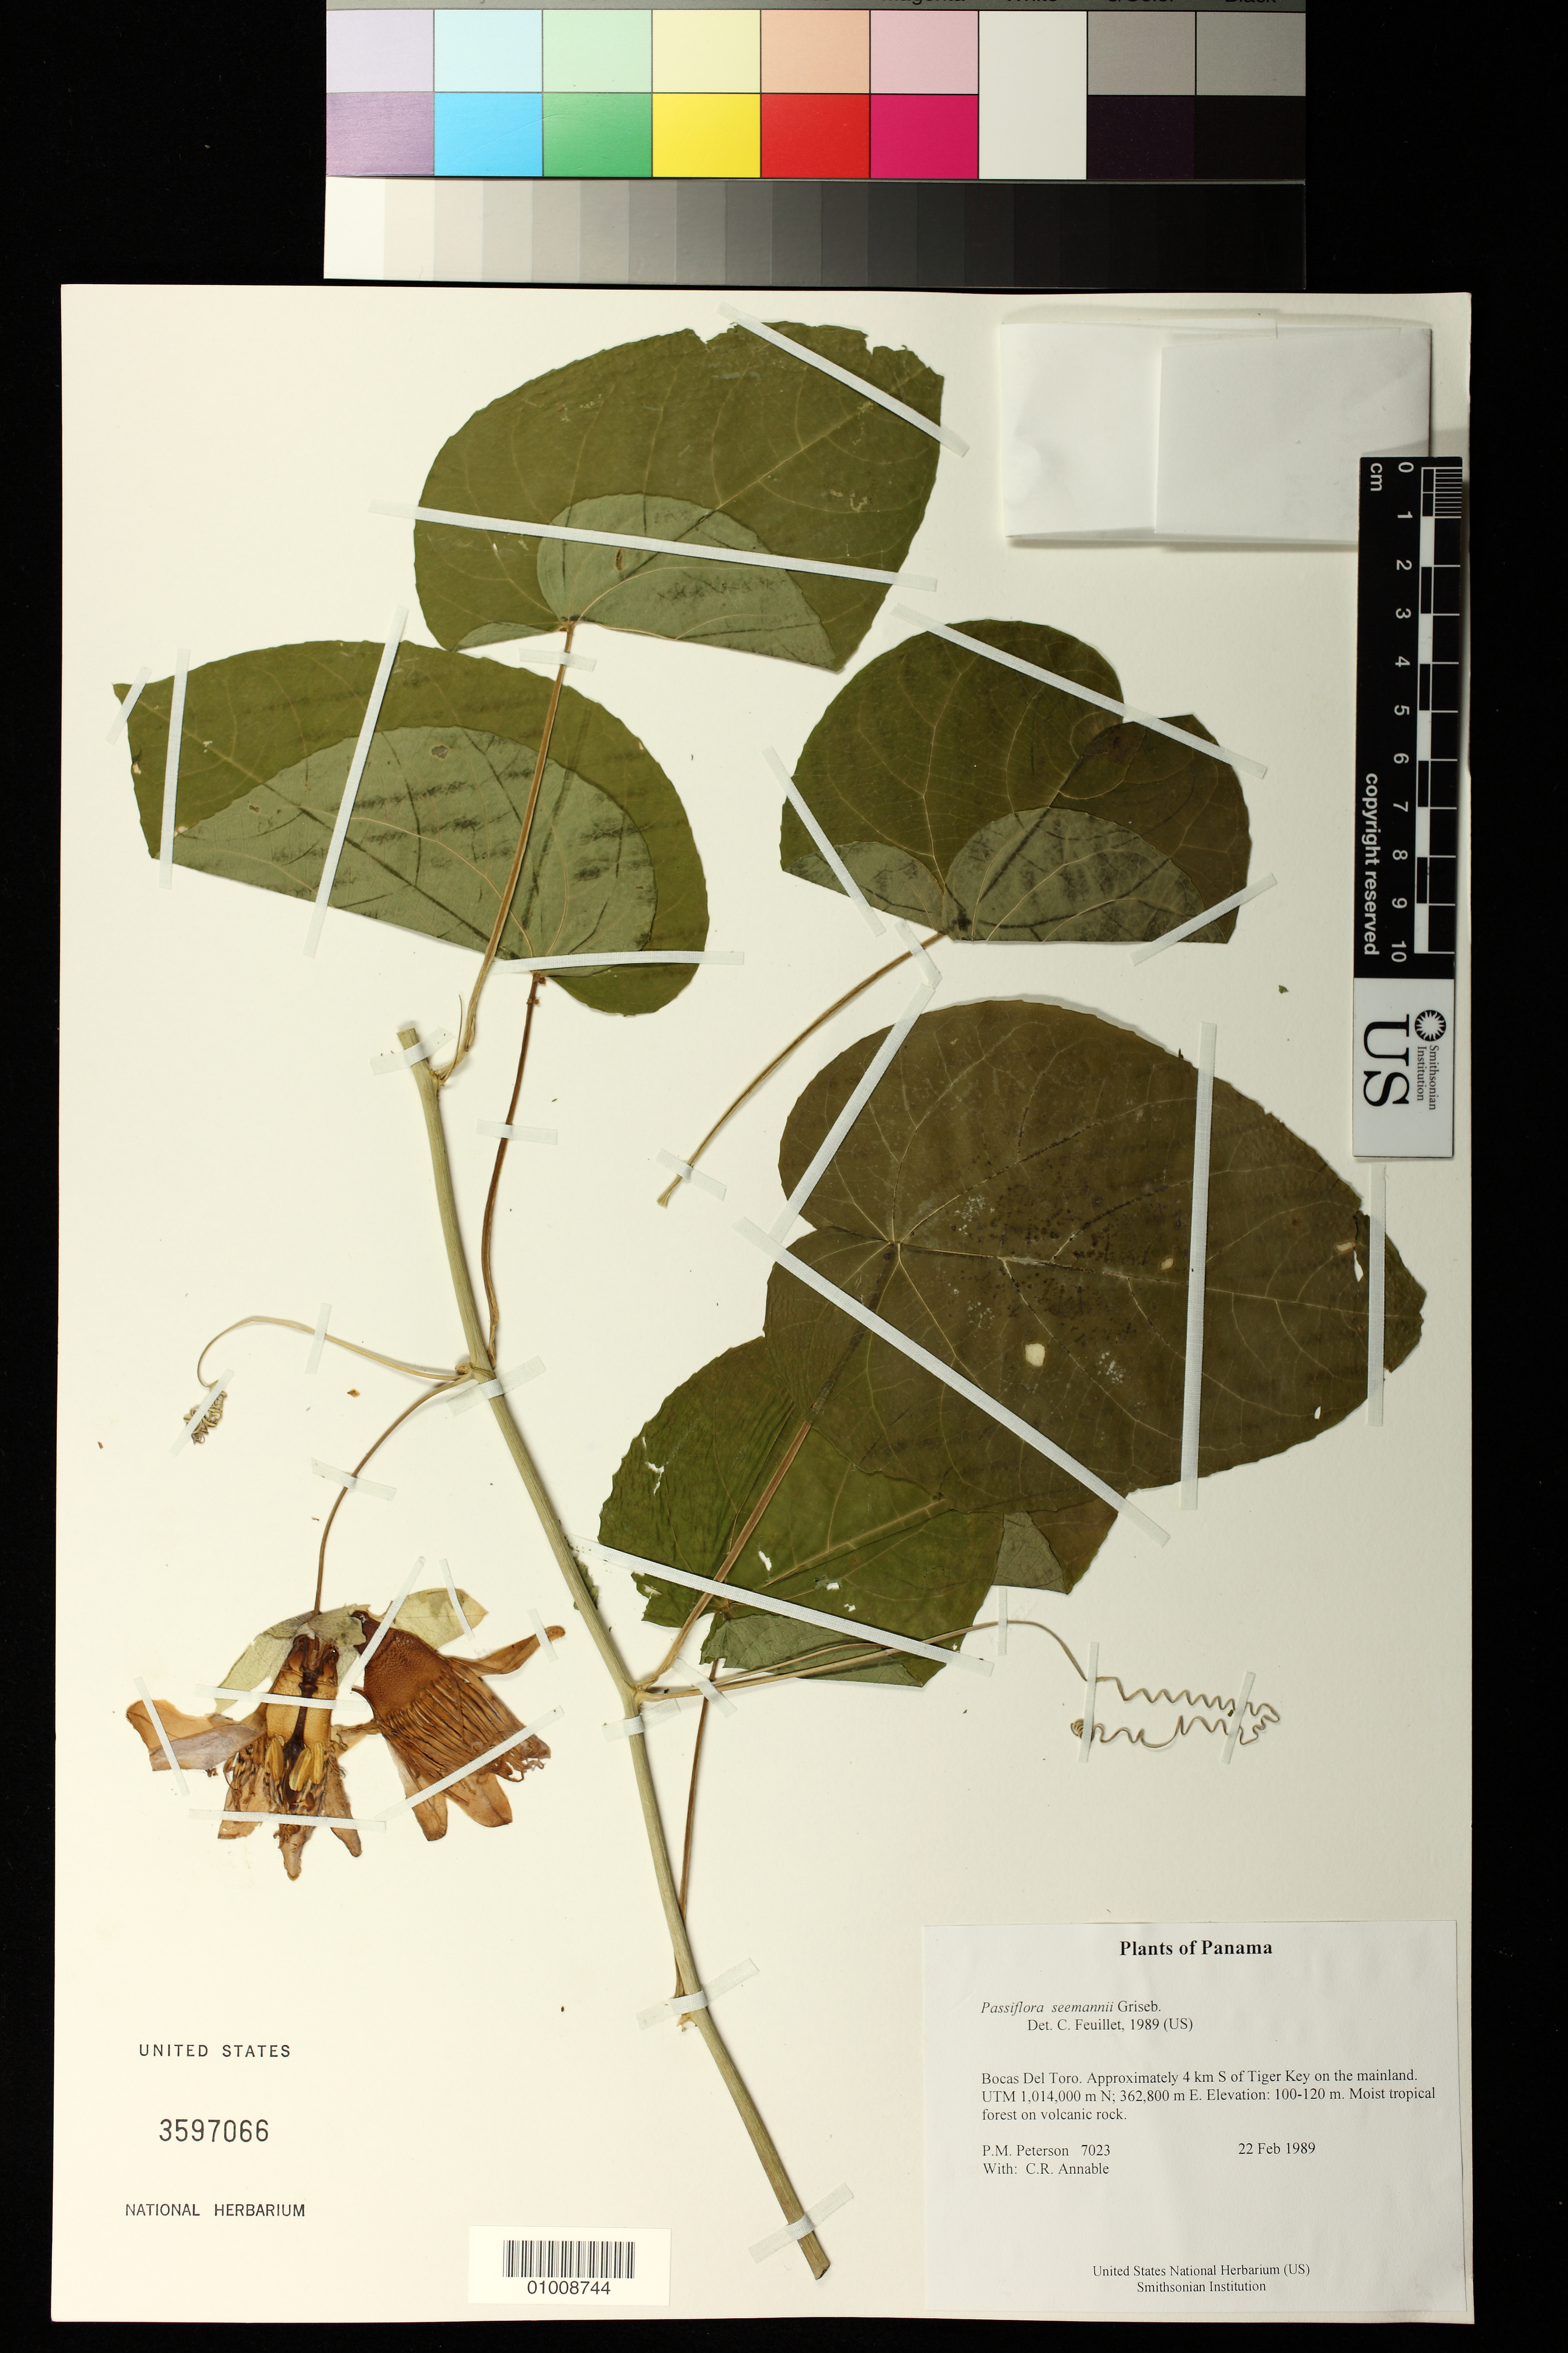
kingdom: Plantae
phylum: Tracheophyta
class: Magnoliopsida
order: Malpighiales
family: Passifloraceae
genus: Passiflora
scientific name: Passiflora seemannii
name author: Griseb.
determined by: Feuillet, C.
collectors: P. M. Peterson & C. R. Annable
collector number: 07023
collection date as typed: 22 Feb 1989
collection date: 1989-02-22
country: Panama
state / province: Bocas del Toro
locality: Approximately 4 km S of Tiger Key on the mainland. UTM 1,014,000 m N; 362,800 m E.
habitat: Moist tropical forest on volcanic rock.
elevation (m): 100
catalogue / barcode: US 3597066